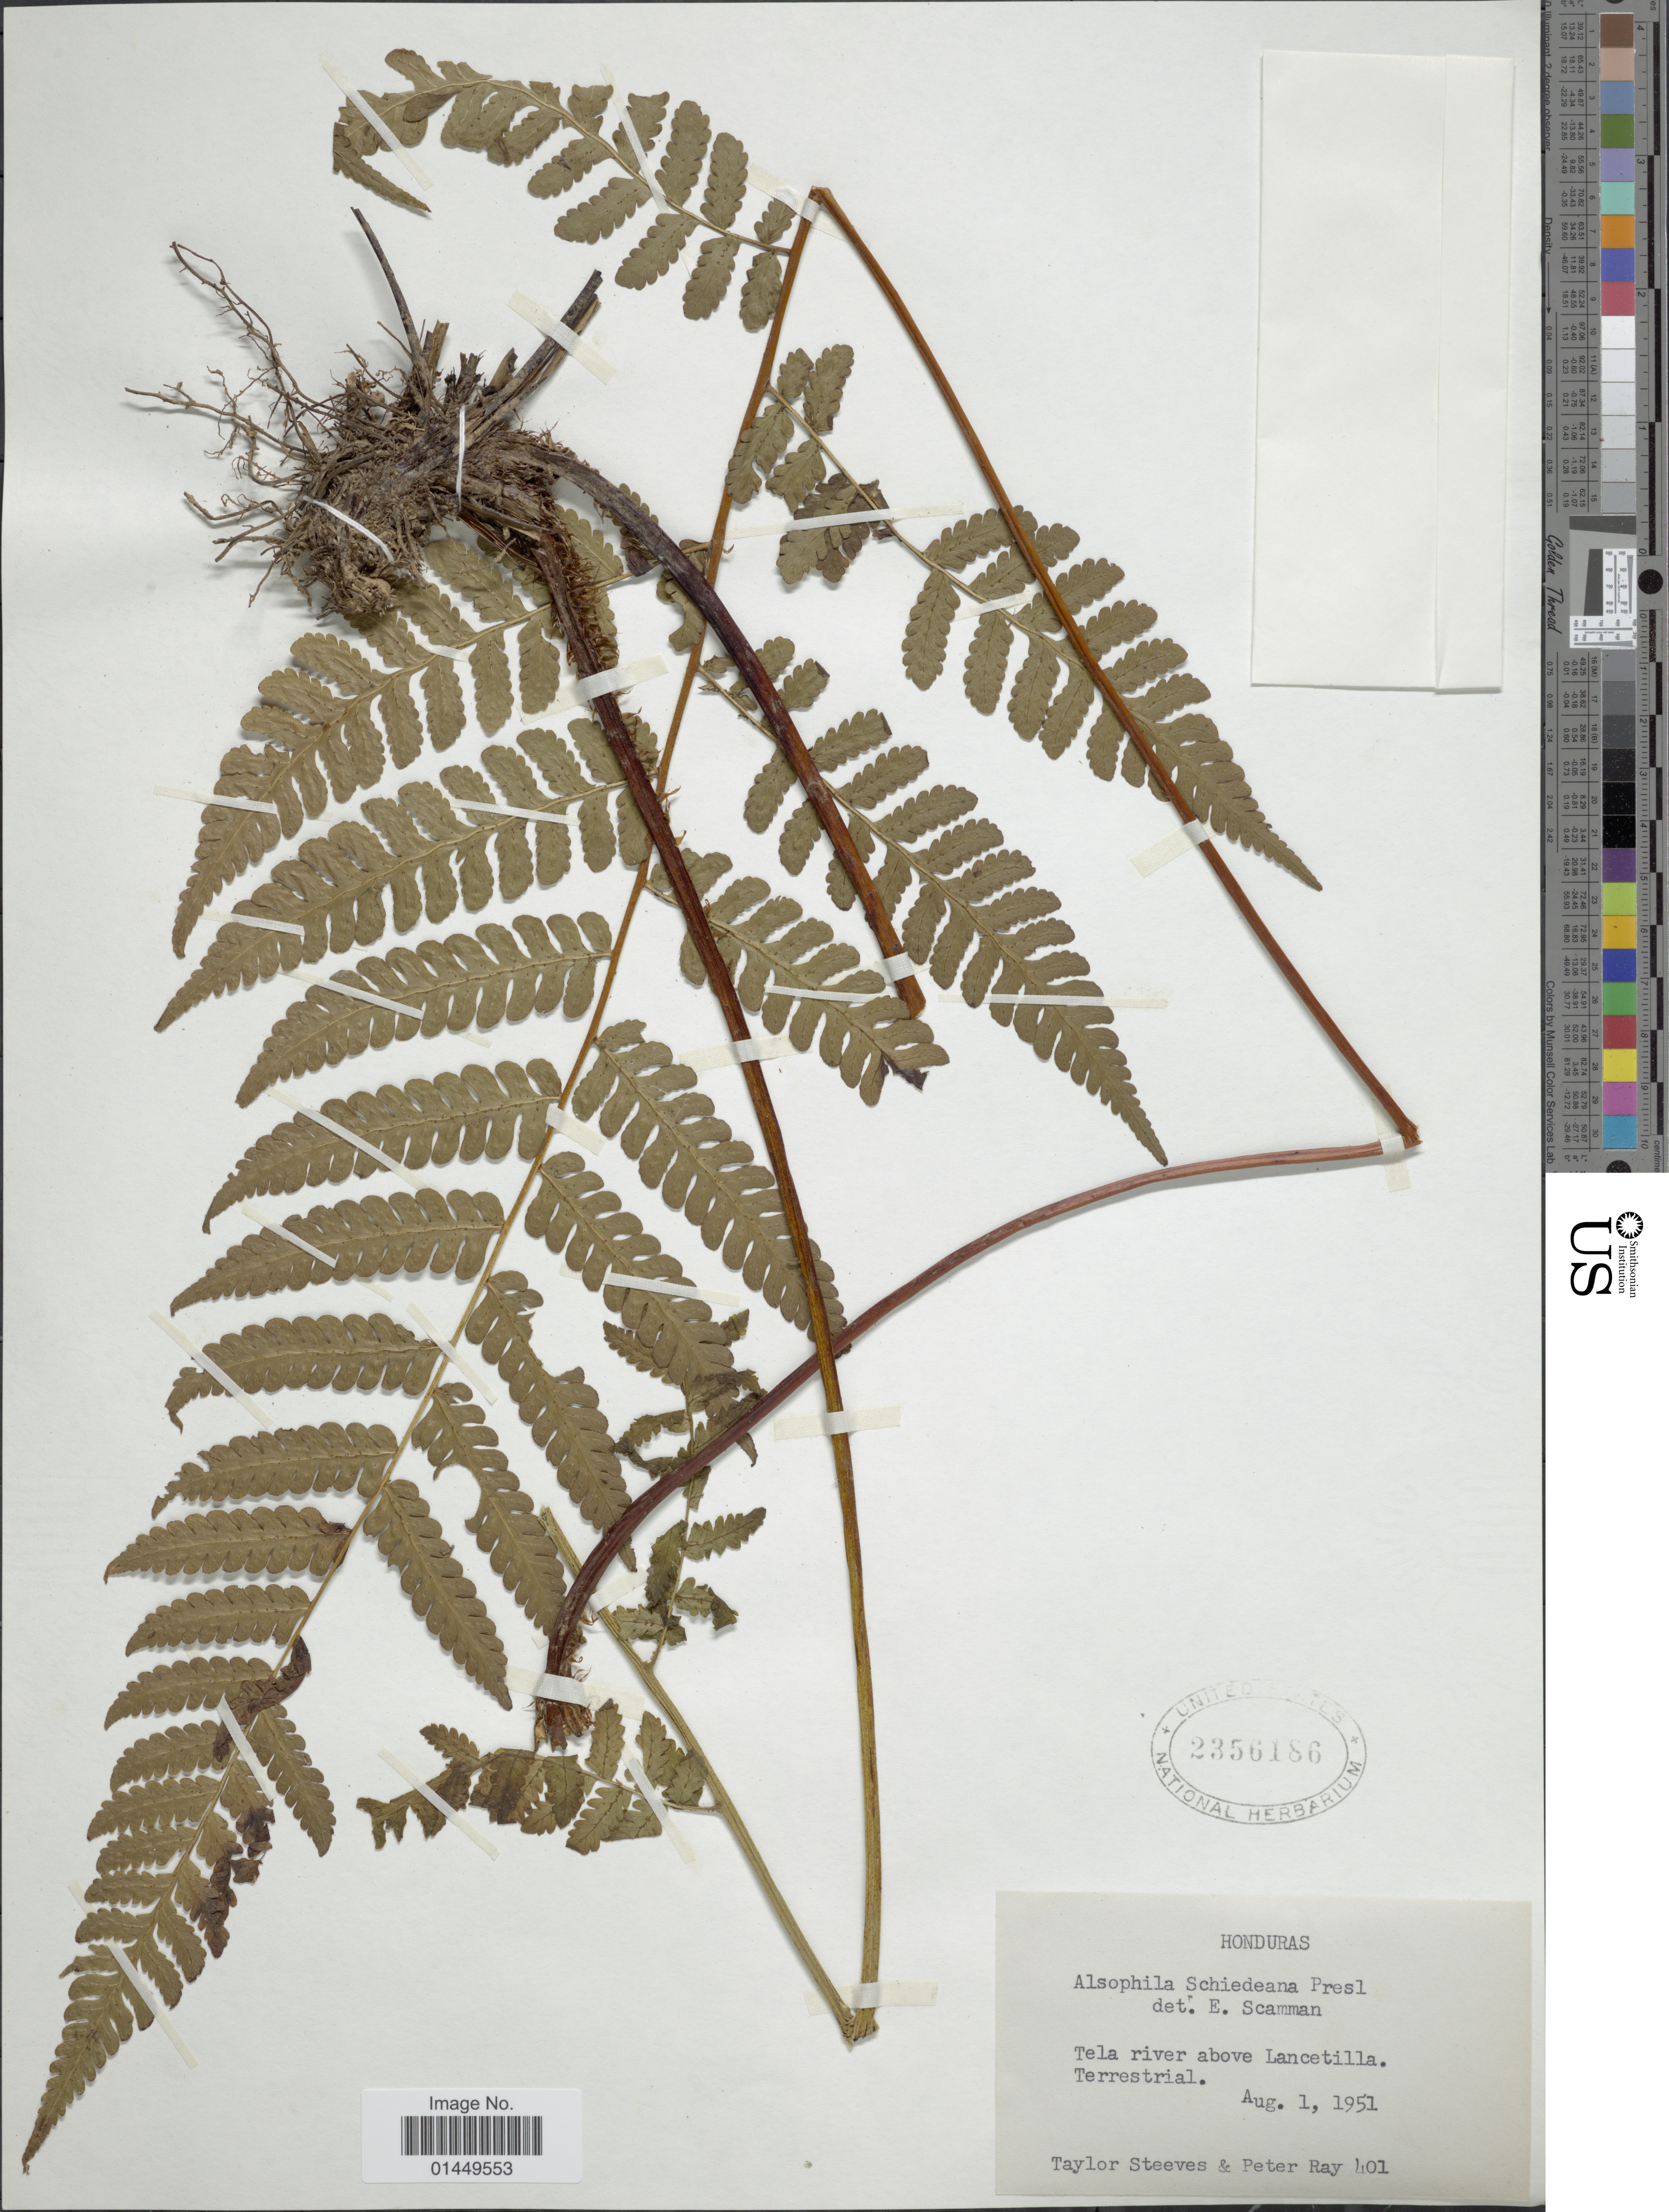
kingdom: Plantae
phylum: Tracheophyta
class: Polypodiopsida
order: Cyatheales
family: Cyatheaceae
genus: Cyathea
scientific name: Cyathea schiedeana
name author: (C. Presl) Domin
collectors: T. Steeves & P. Ray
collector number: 401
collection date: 1951-08-01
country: Honduras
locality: Tela river above Lancetilla, Terrestrial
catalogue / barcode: US 2356186